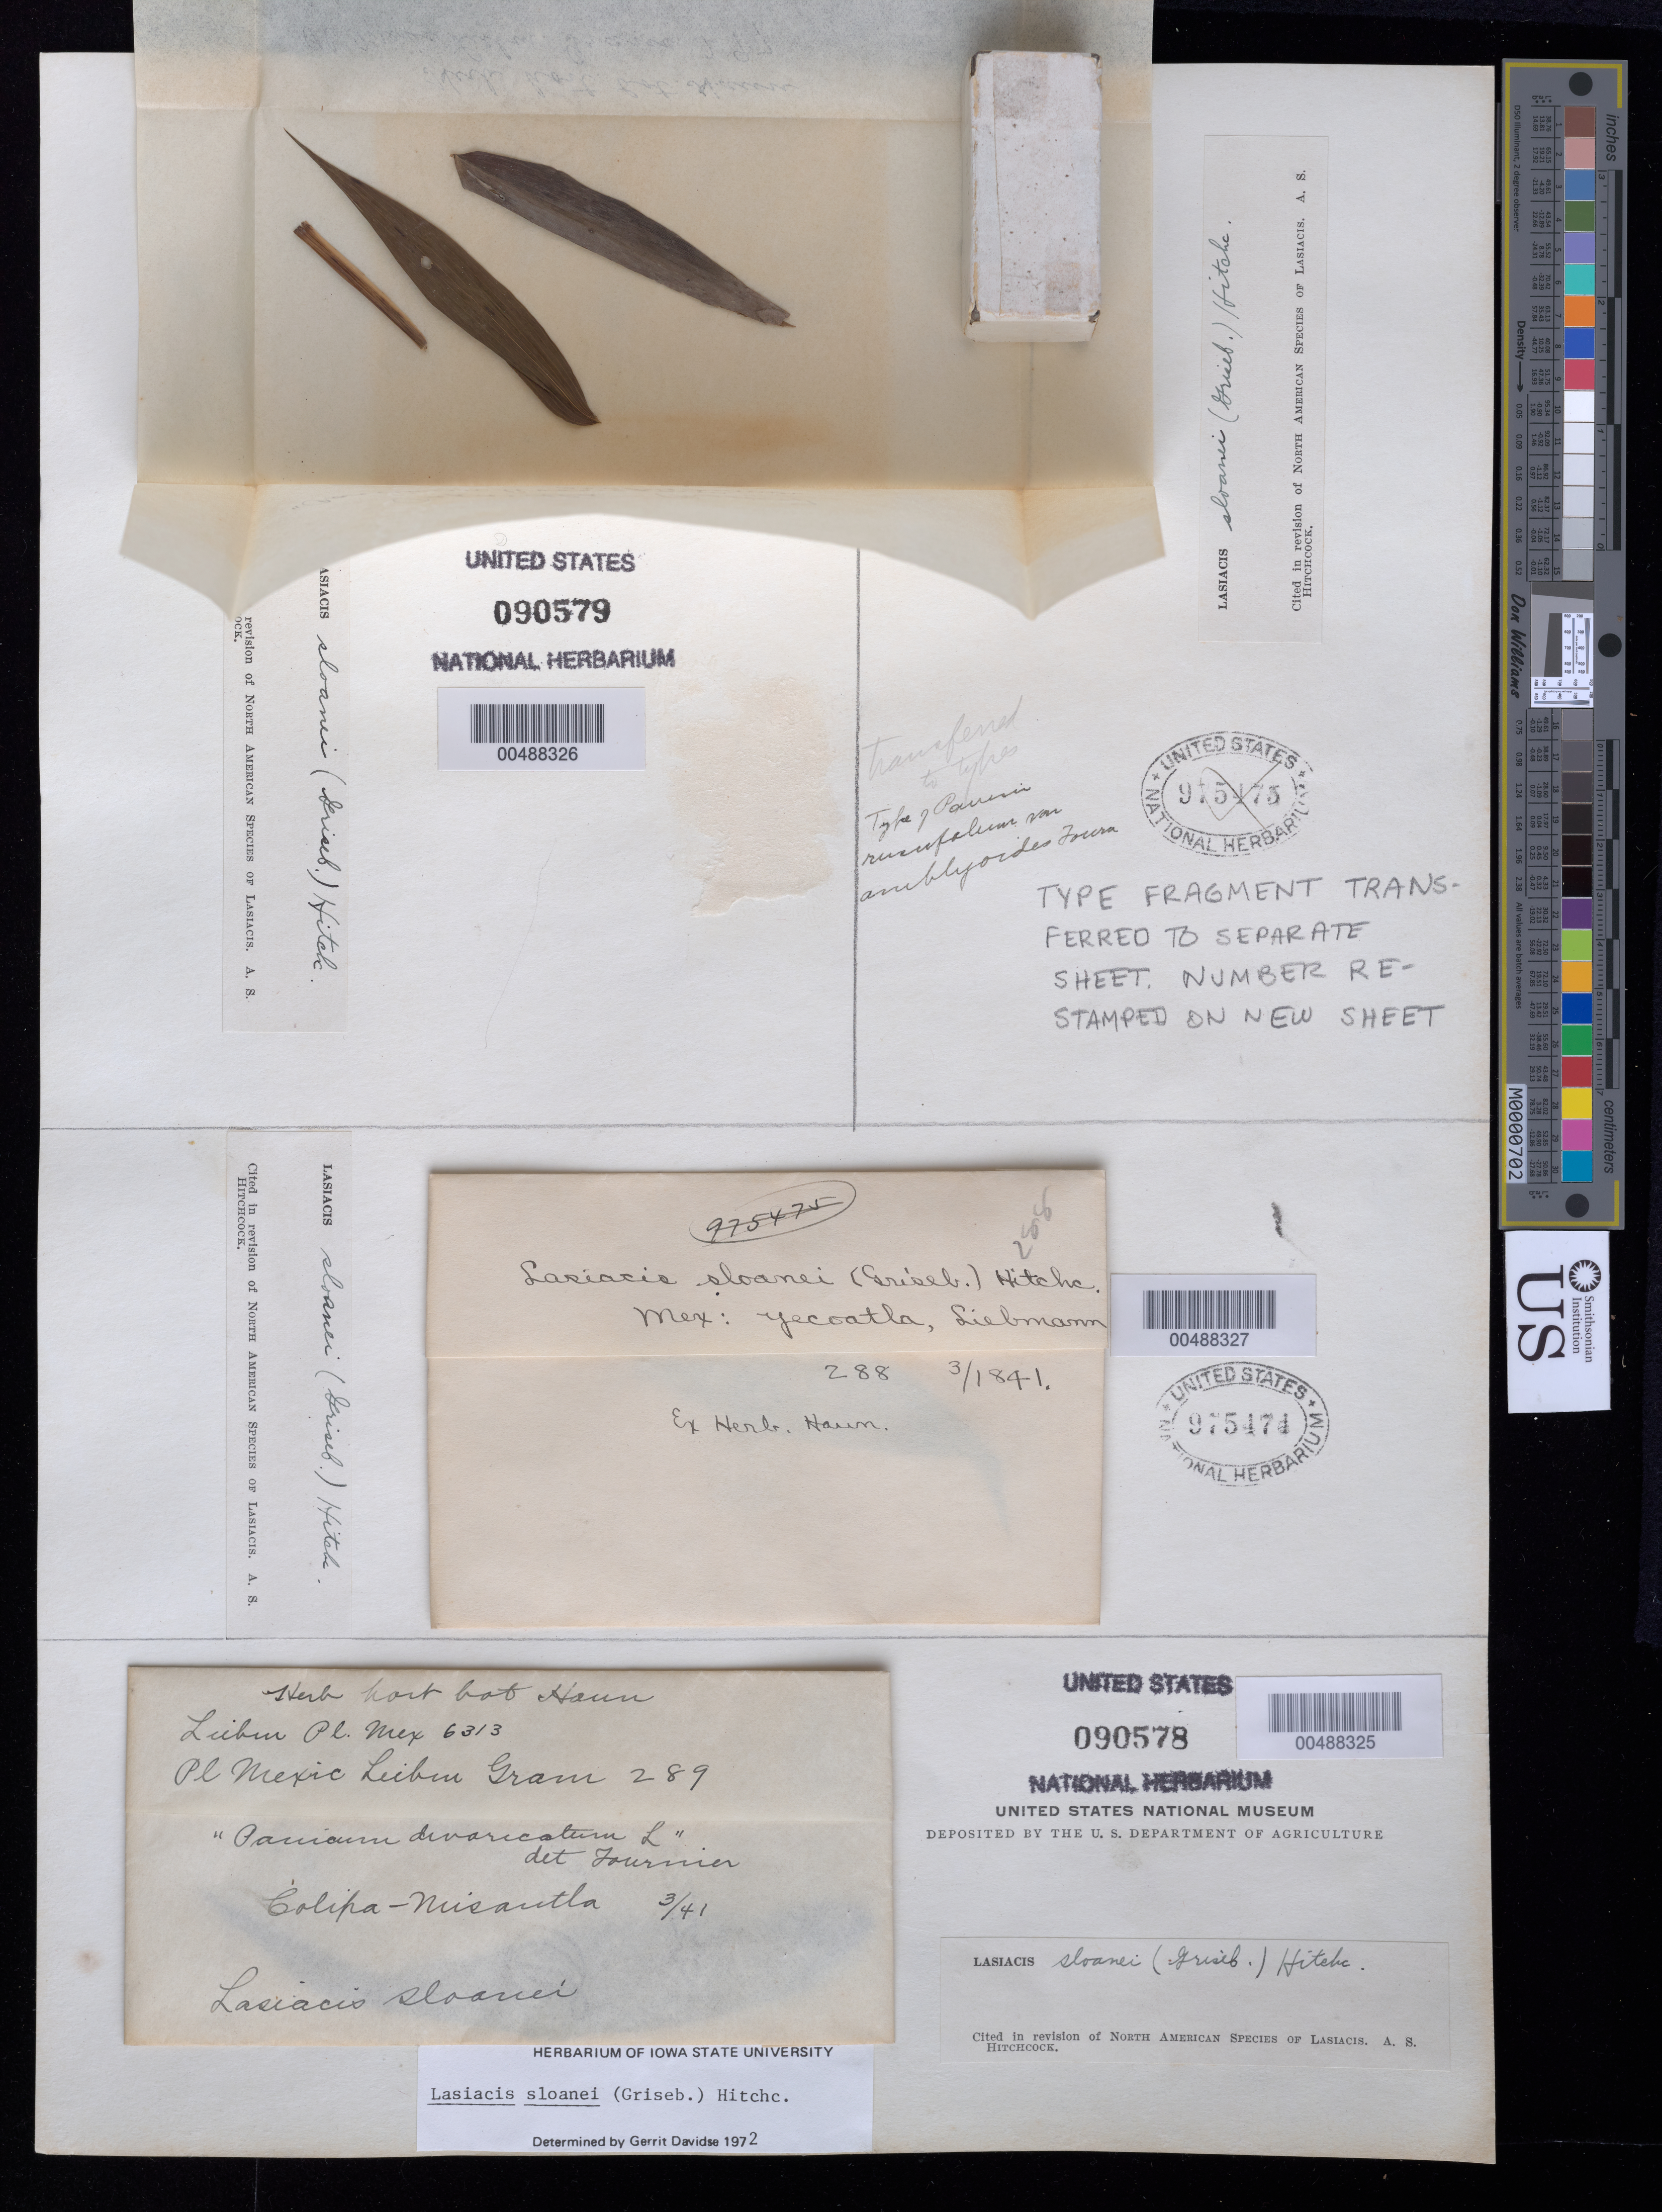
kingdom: Plantae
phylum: Tracheophyta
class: Liliopsida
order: Poales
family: Poaceae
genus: Lasiacis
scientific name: Lasiacis sloanei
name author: (Griseb.) Hitchc.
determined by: Davidse, Gerrit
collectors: F. M. Liebmann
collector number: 6309/297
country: Mexico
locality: Papantla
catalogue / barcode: US 90579